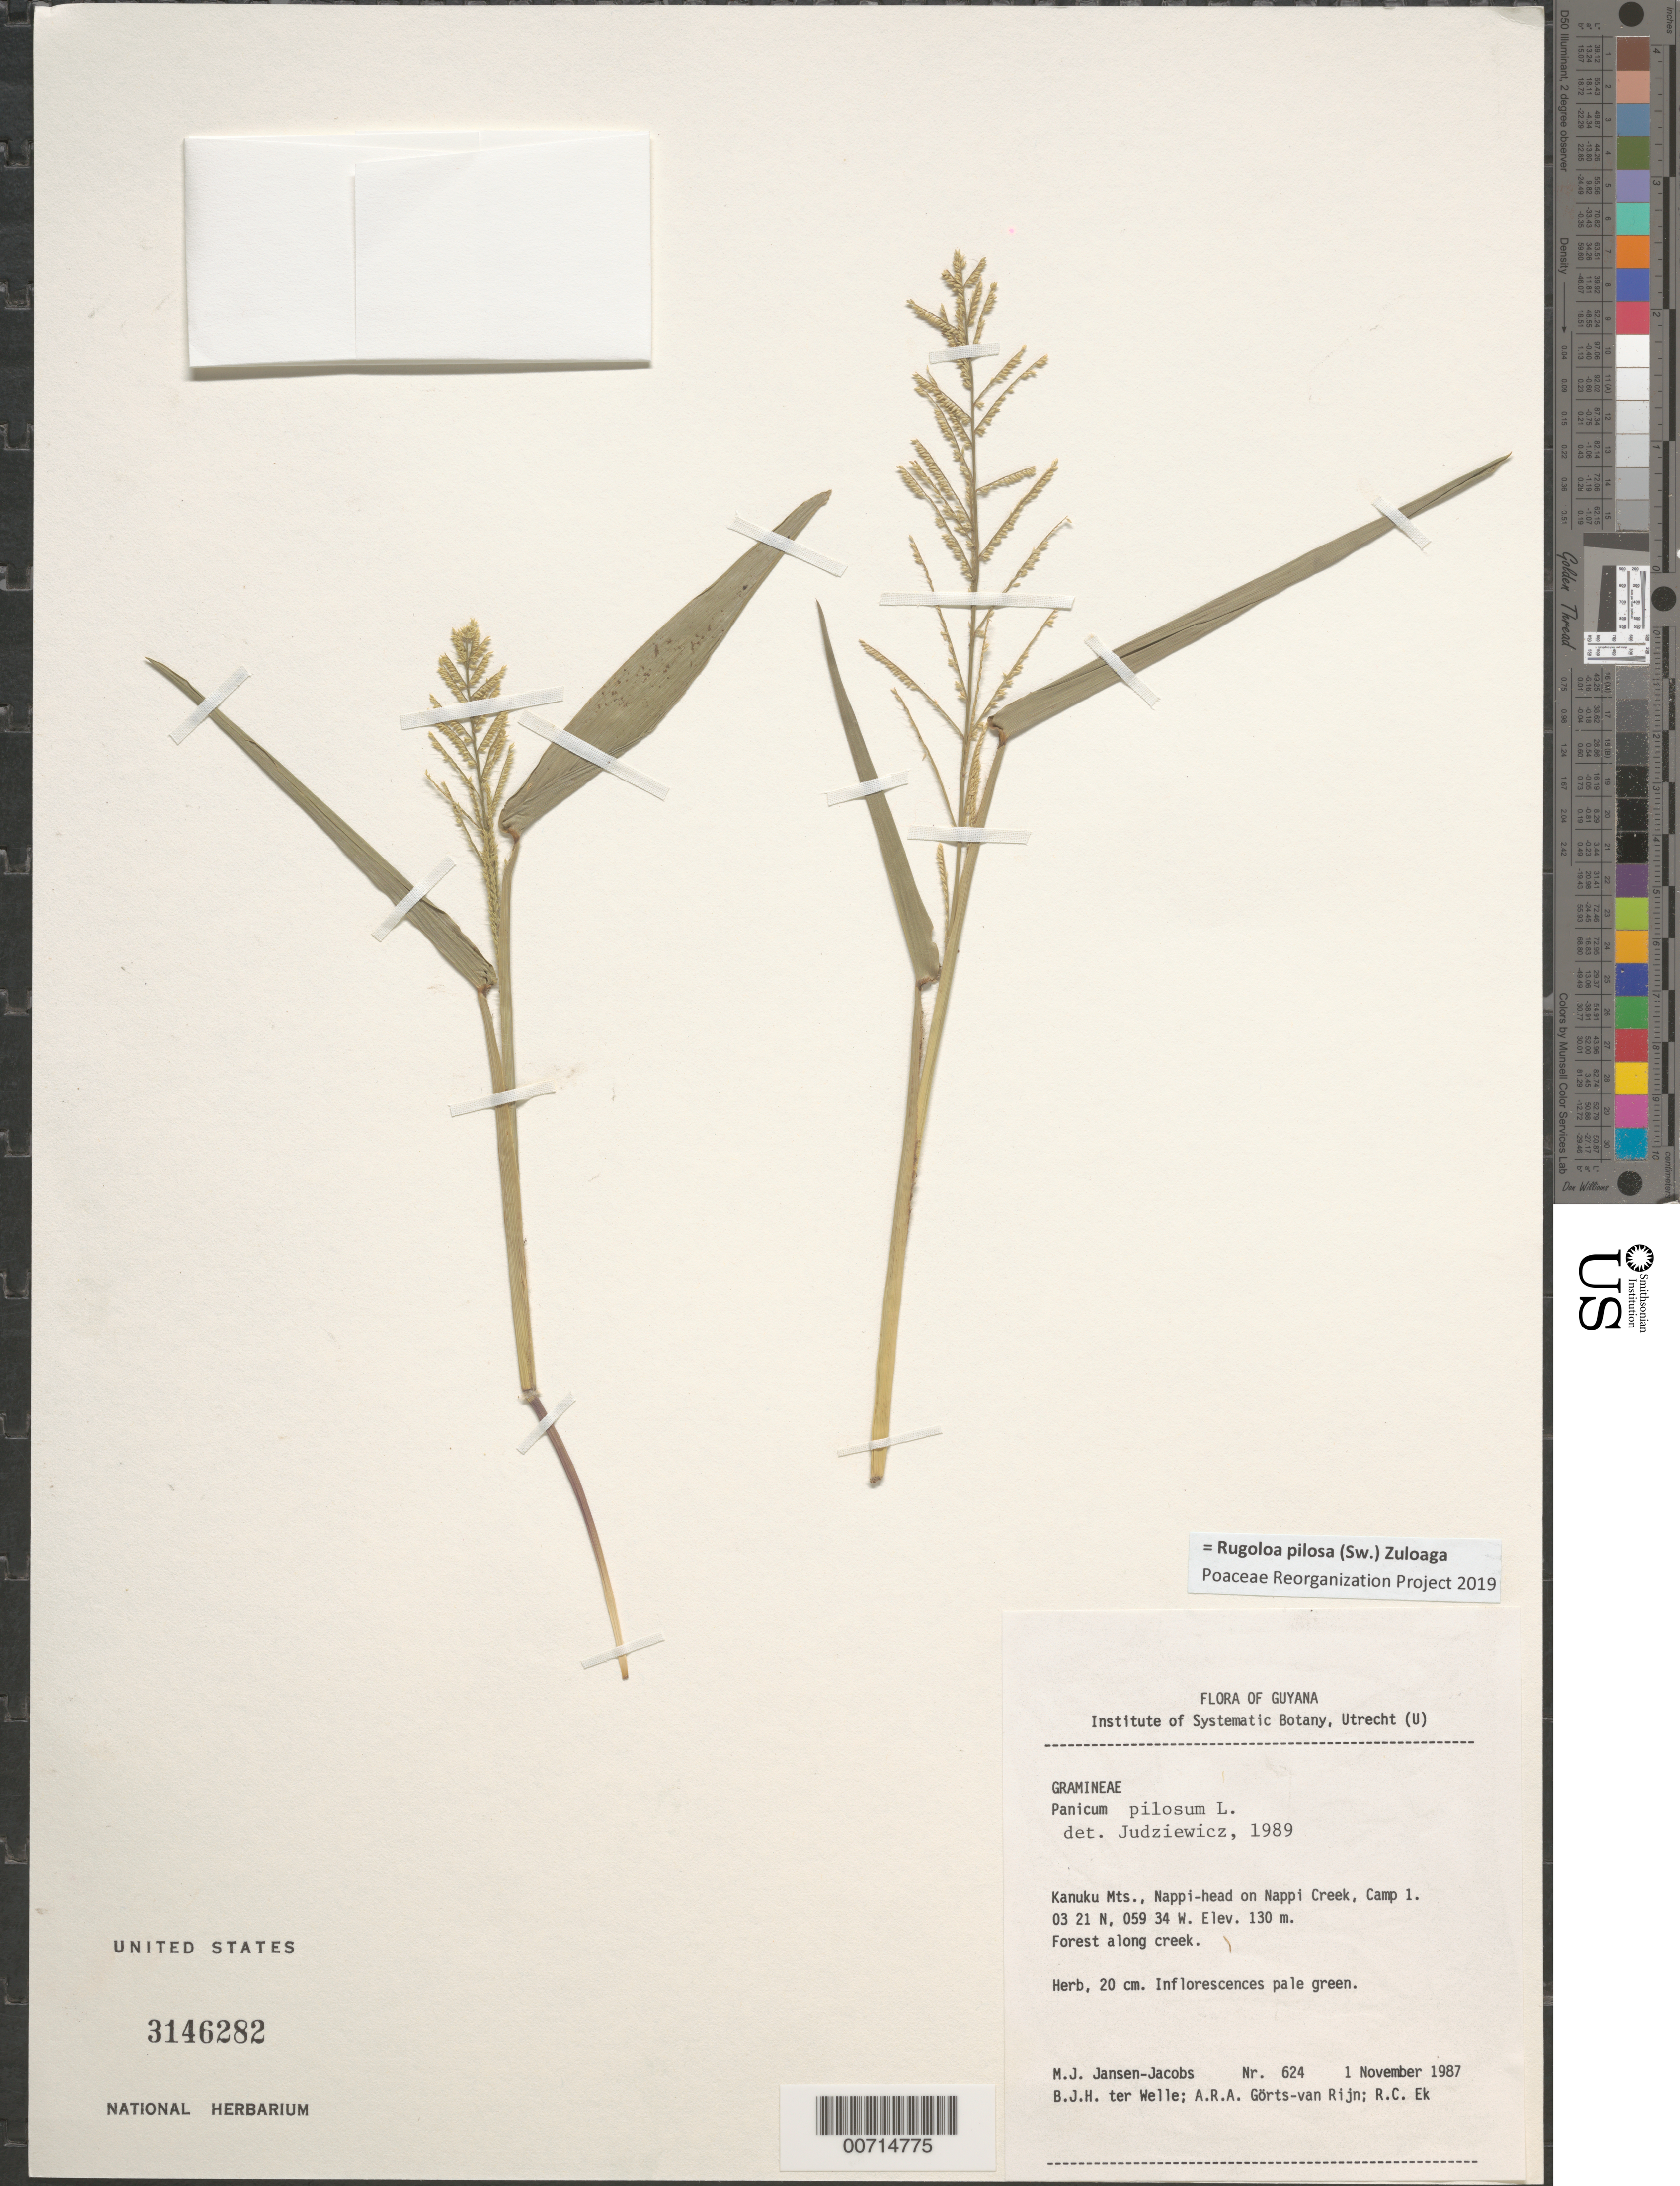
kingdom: Plantae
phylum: Tracheophyta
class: Liliopsida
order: Poales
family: Poaceae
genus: Panicum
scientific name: Panicum pilosum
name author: Sw.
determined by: Judziewicz, E. J.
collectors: M. J. Jansen-Jacobs, B. Welle, A. .R. A. Görts-van Rijn & R. C. Ek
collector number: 624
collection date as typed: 1-Nov-87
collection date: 1987-11-01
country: Guyana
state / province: U. Takutu-U. Essequibo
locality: Kanuku Mts., Nappi-head on Nappi Creek, camp 1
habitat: Forest along creek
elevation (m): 130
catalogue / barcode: US 3146282